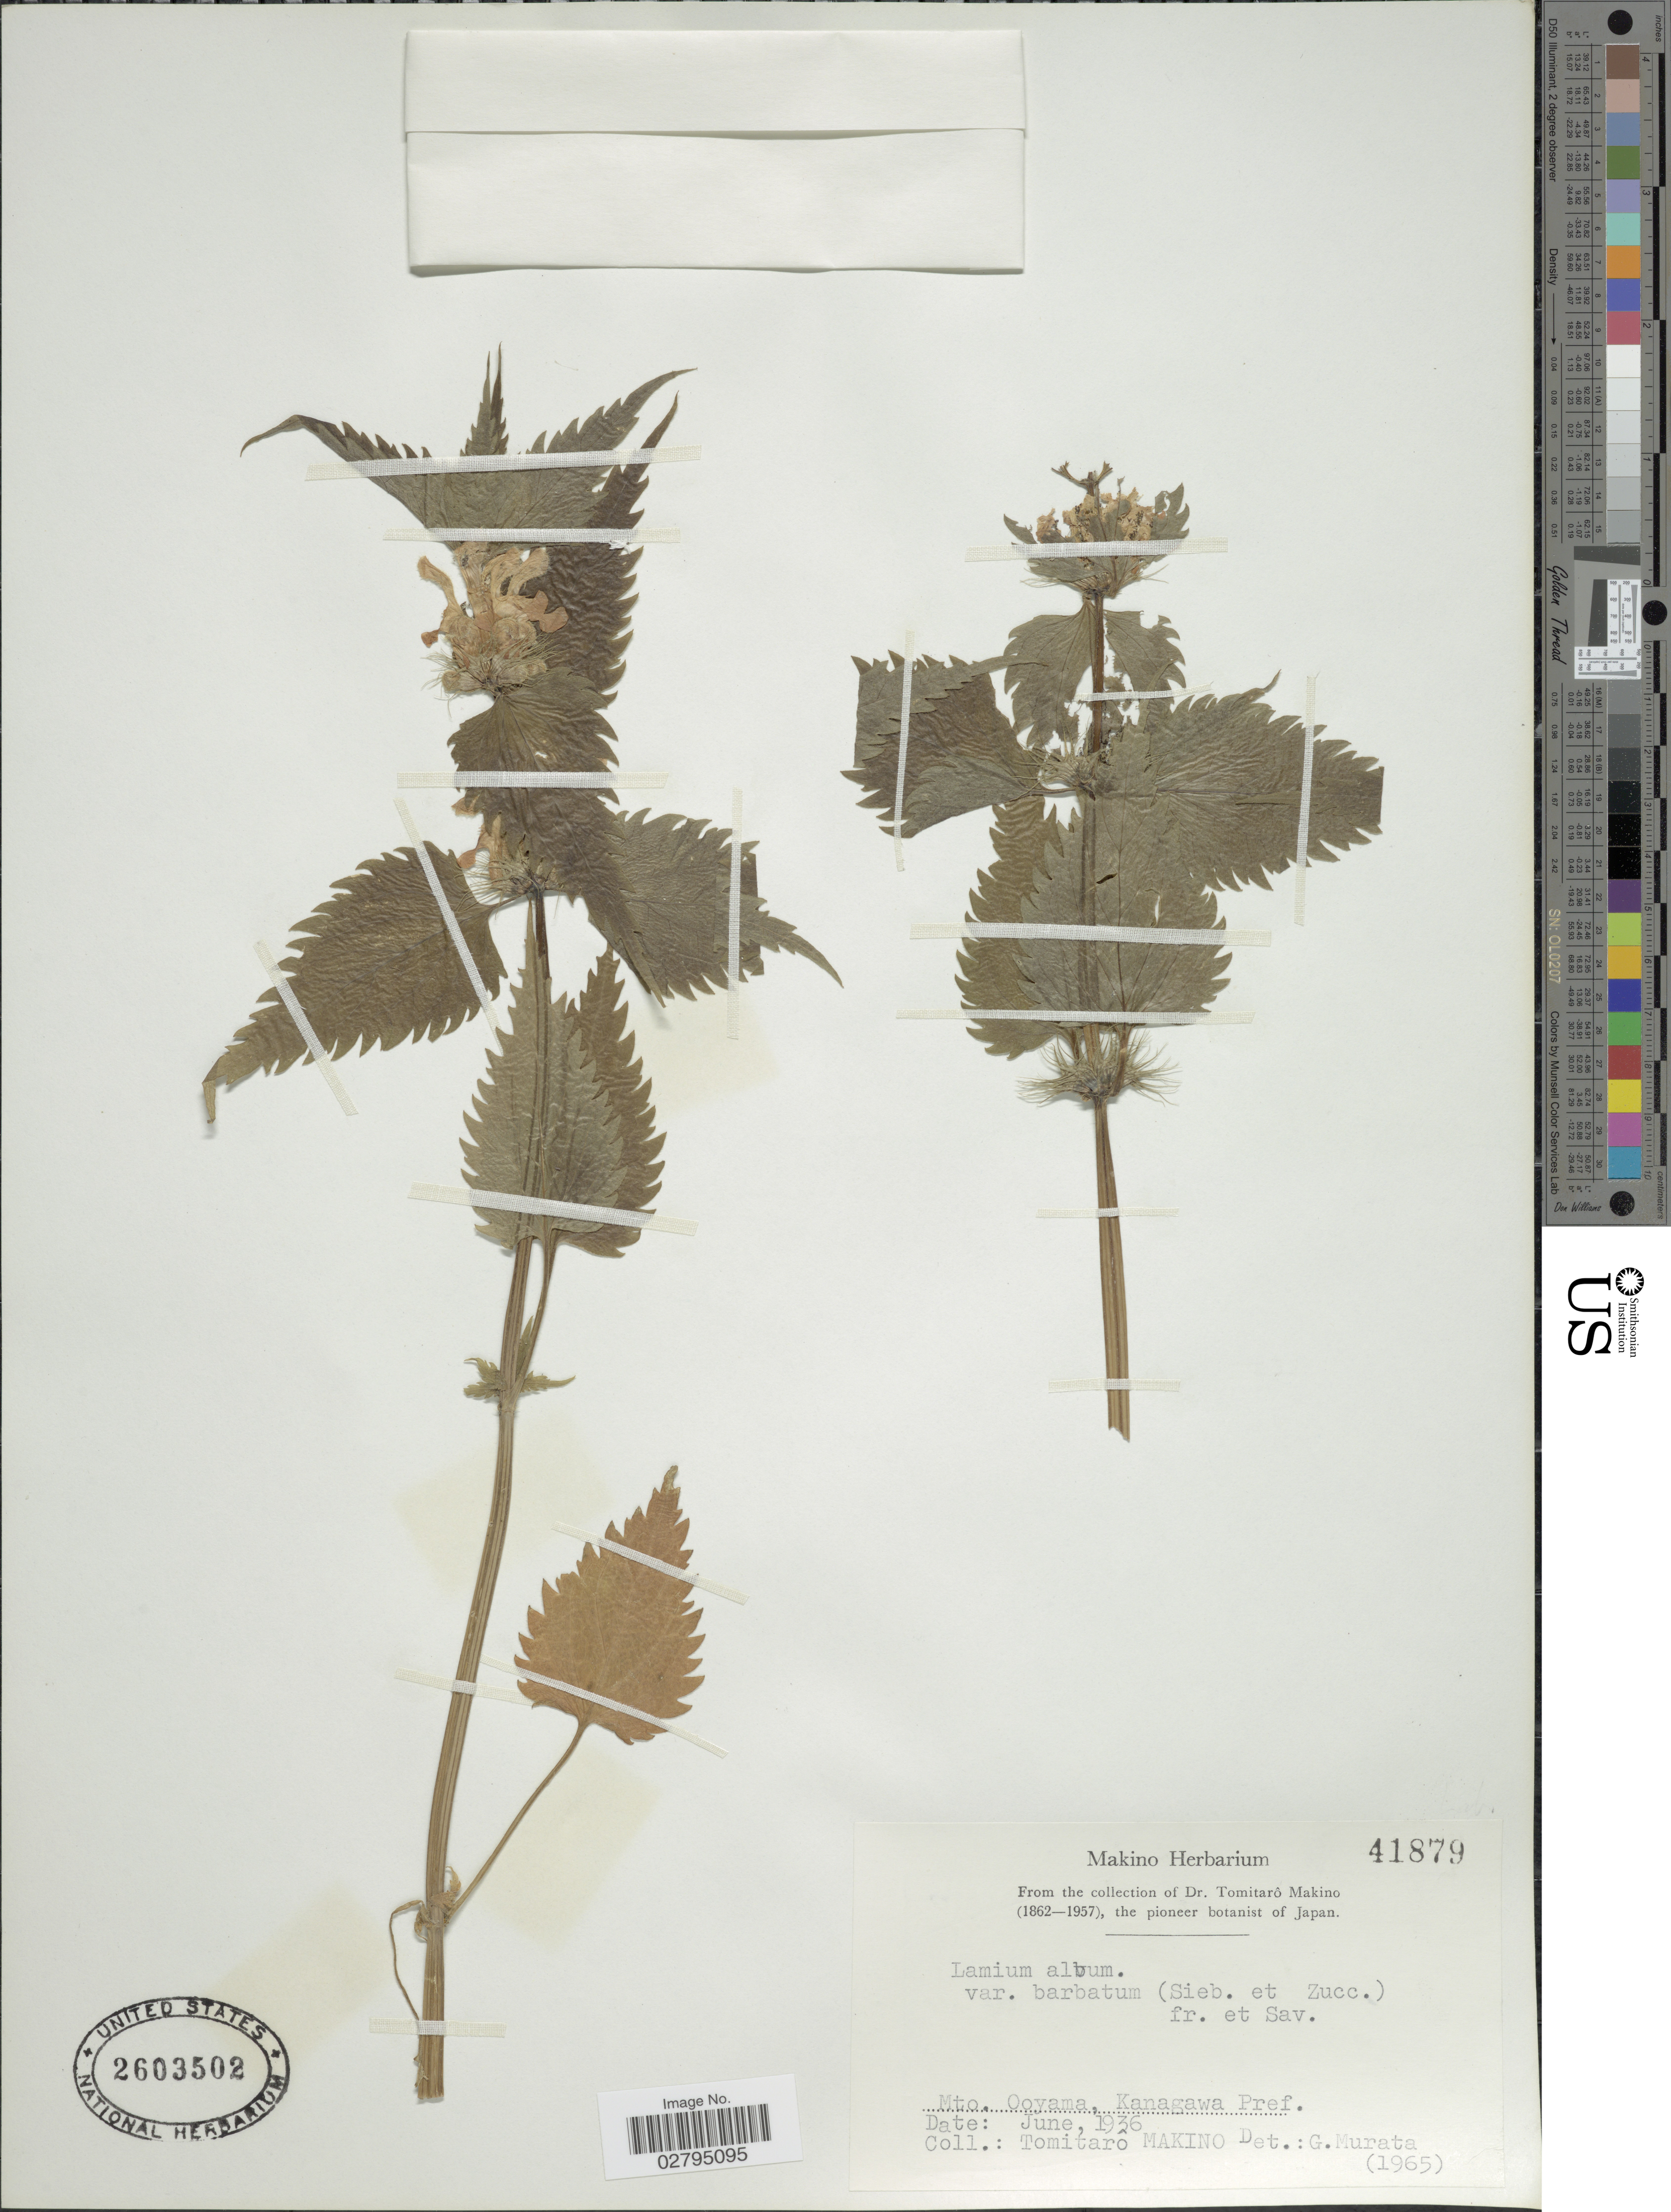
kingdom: Plantae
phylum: Tracheophyta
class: Magnoliopsida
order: Lamiales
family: Lamiaceae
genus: Lamium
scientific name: Lamium album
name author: L.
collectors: T. Makino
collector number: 41879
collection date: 1936-06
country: Japan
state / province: Kanagawa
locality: Mto. Ooyama.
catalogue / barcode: US 2603502